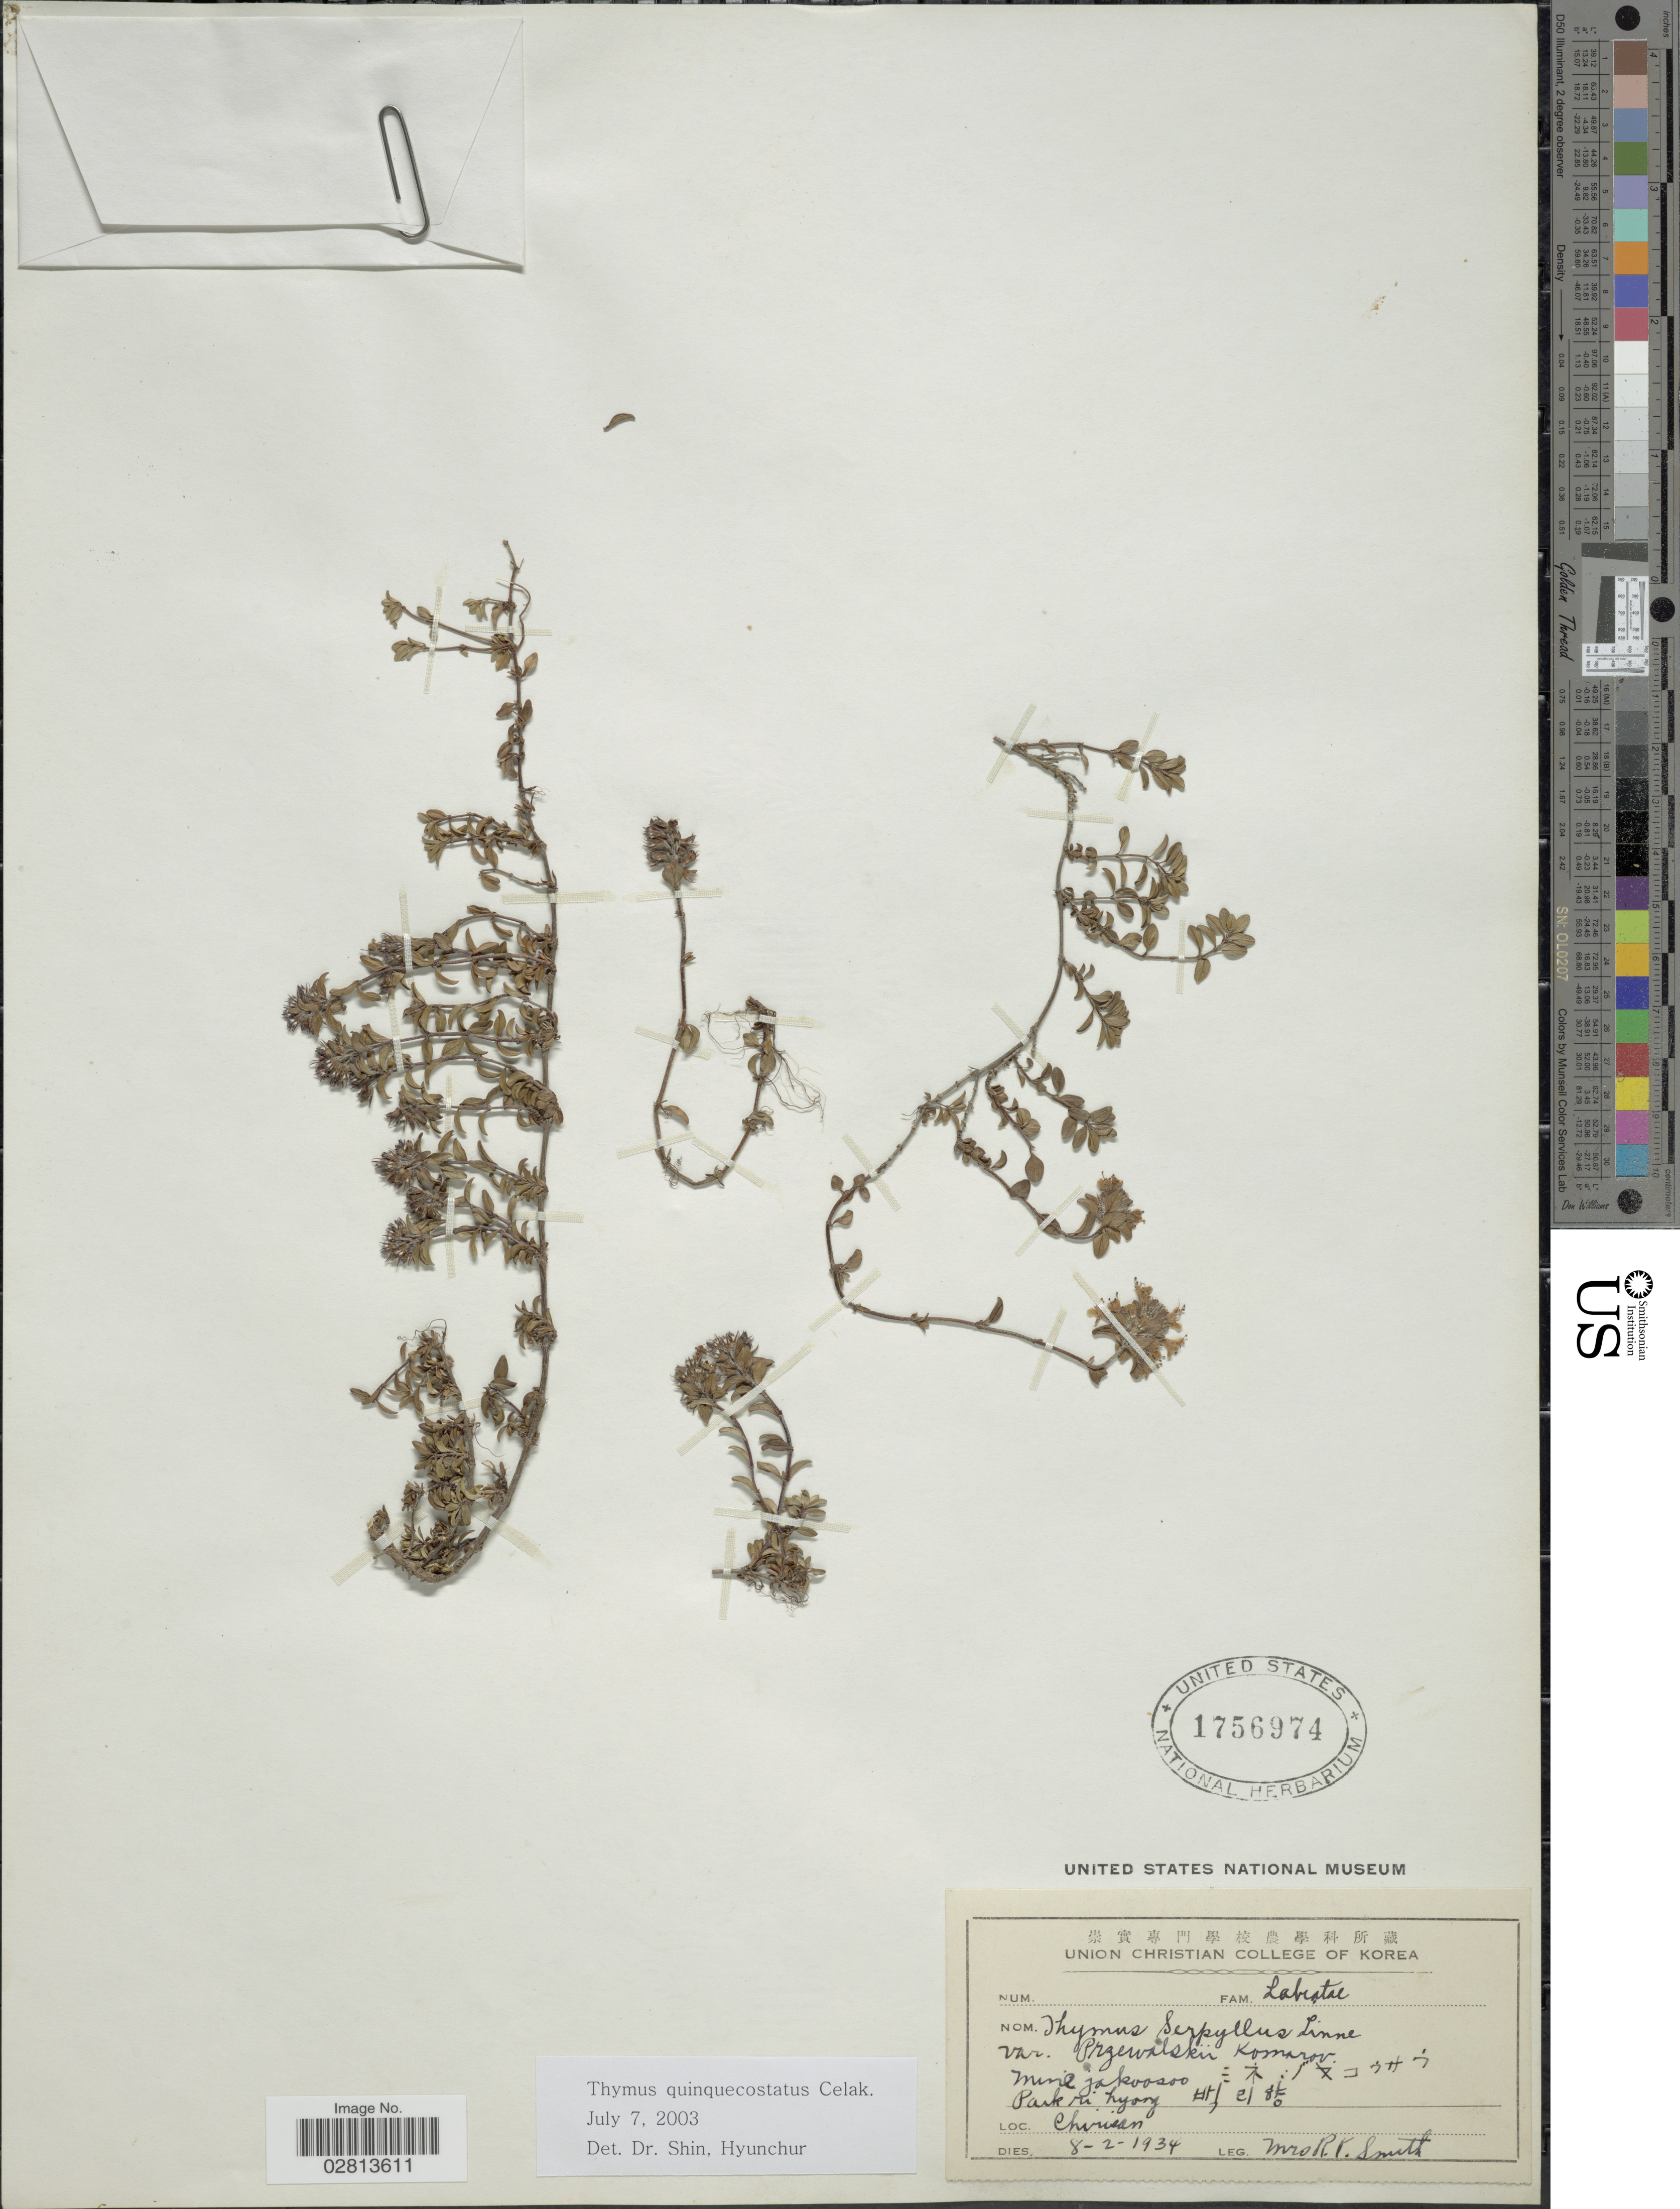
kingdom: Plantae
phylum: Tracheophyta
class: Magnoliopsida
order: Lamiales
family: Lamiaceae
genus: Thymus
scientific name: Thymus quinquecostatus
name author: Čelak.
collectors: Mrs. R. K. Smith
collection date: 1934-02-08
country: South Korea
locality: Chirisan.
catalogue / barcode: US 1756974